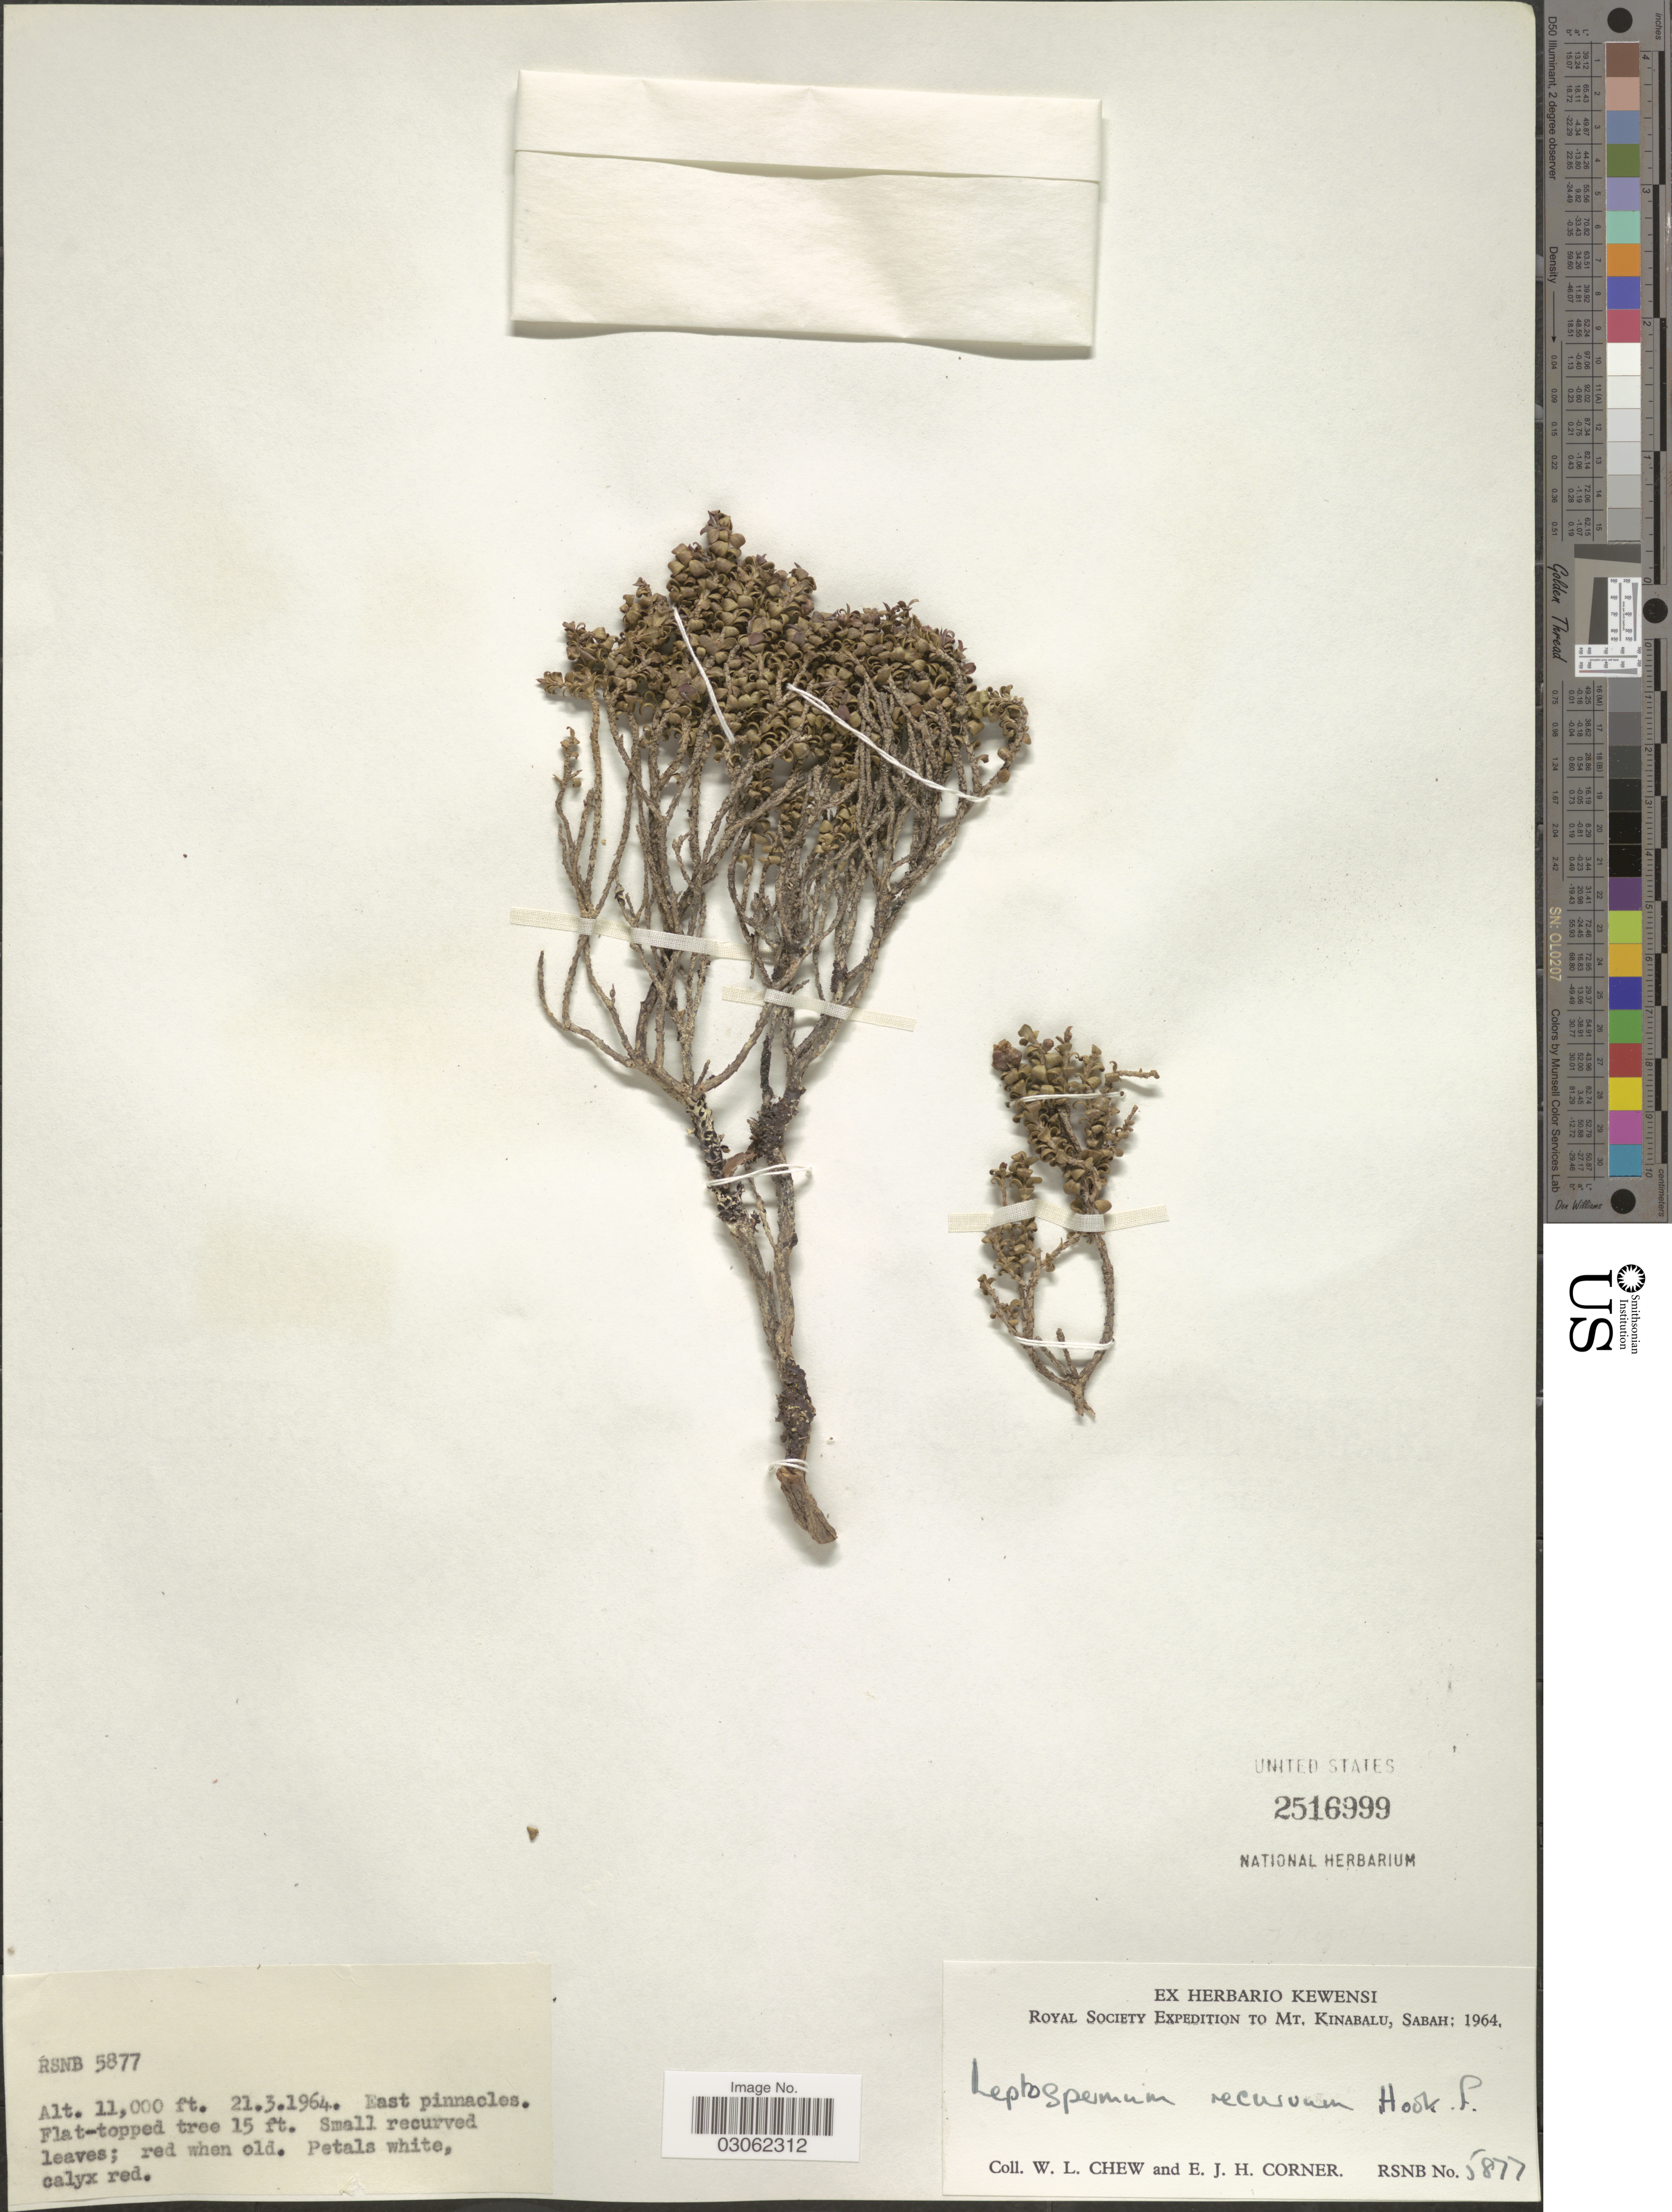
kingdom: Plantae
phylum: Tracheophyta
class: Magnoliopsida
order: Myrtales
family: Myrtaceae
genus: Leptospermum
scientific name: Leptospermum recurvum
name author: Hook. f.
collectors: W. Chew & E. Corner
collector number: RSNB 587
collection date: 1964-03-21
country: Malaysia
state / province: Sabah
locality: Mt. Kinabalu, Sabah: East pinnacles.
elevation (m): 3353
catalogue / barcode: US 2516999